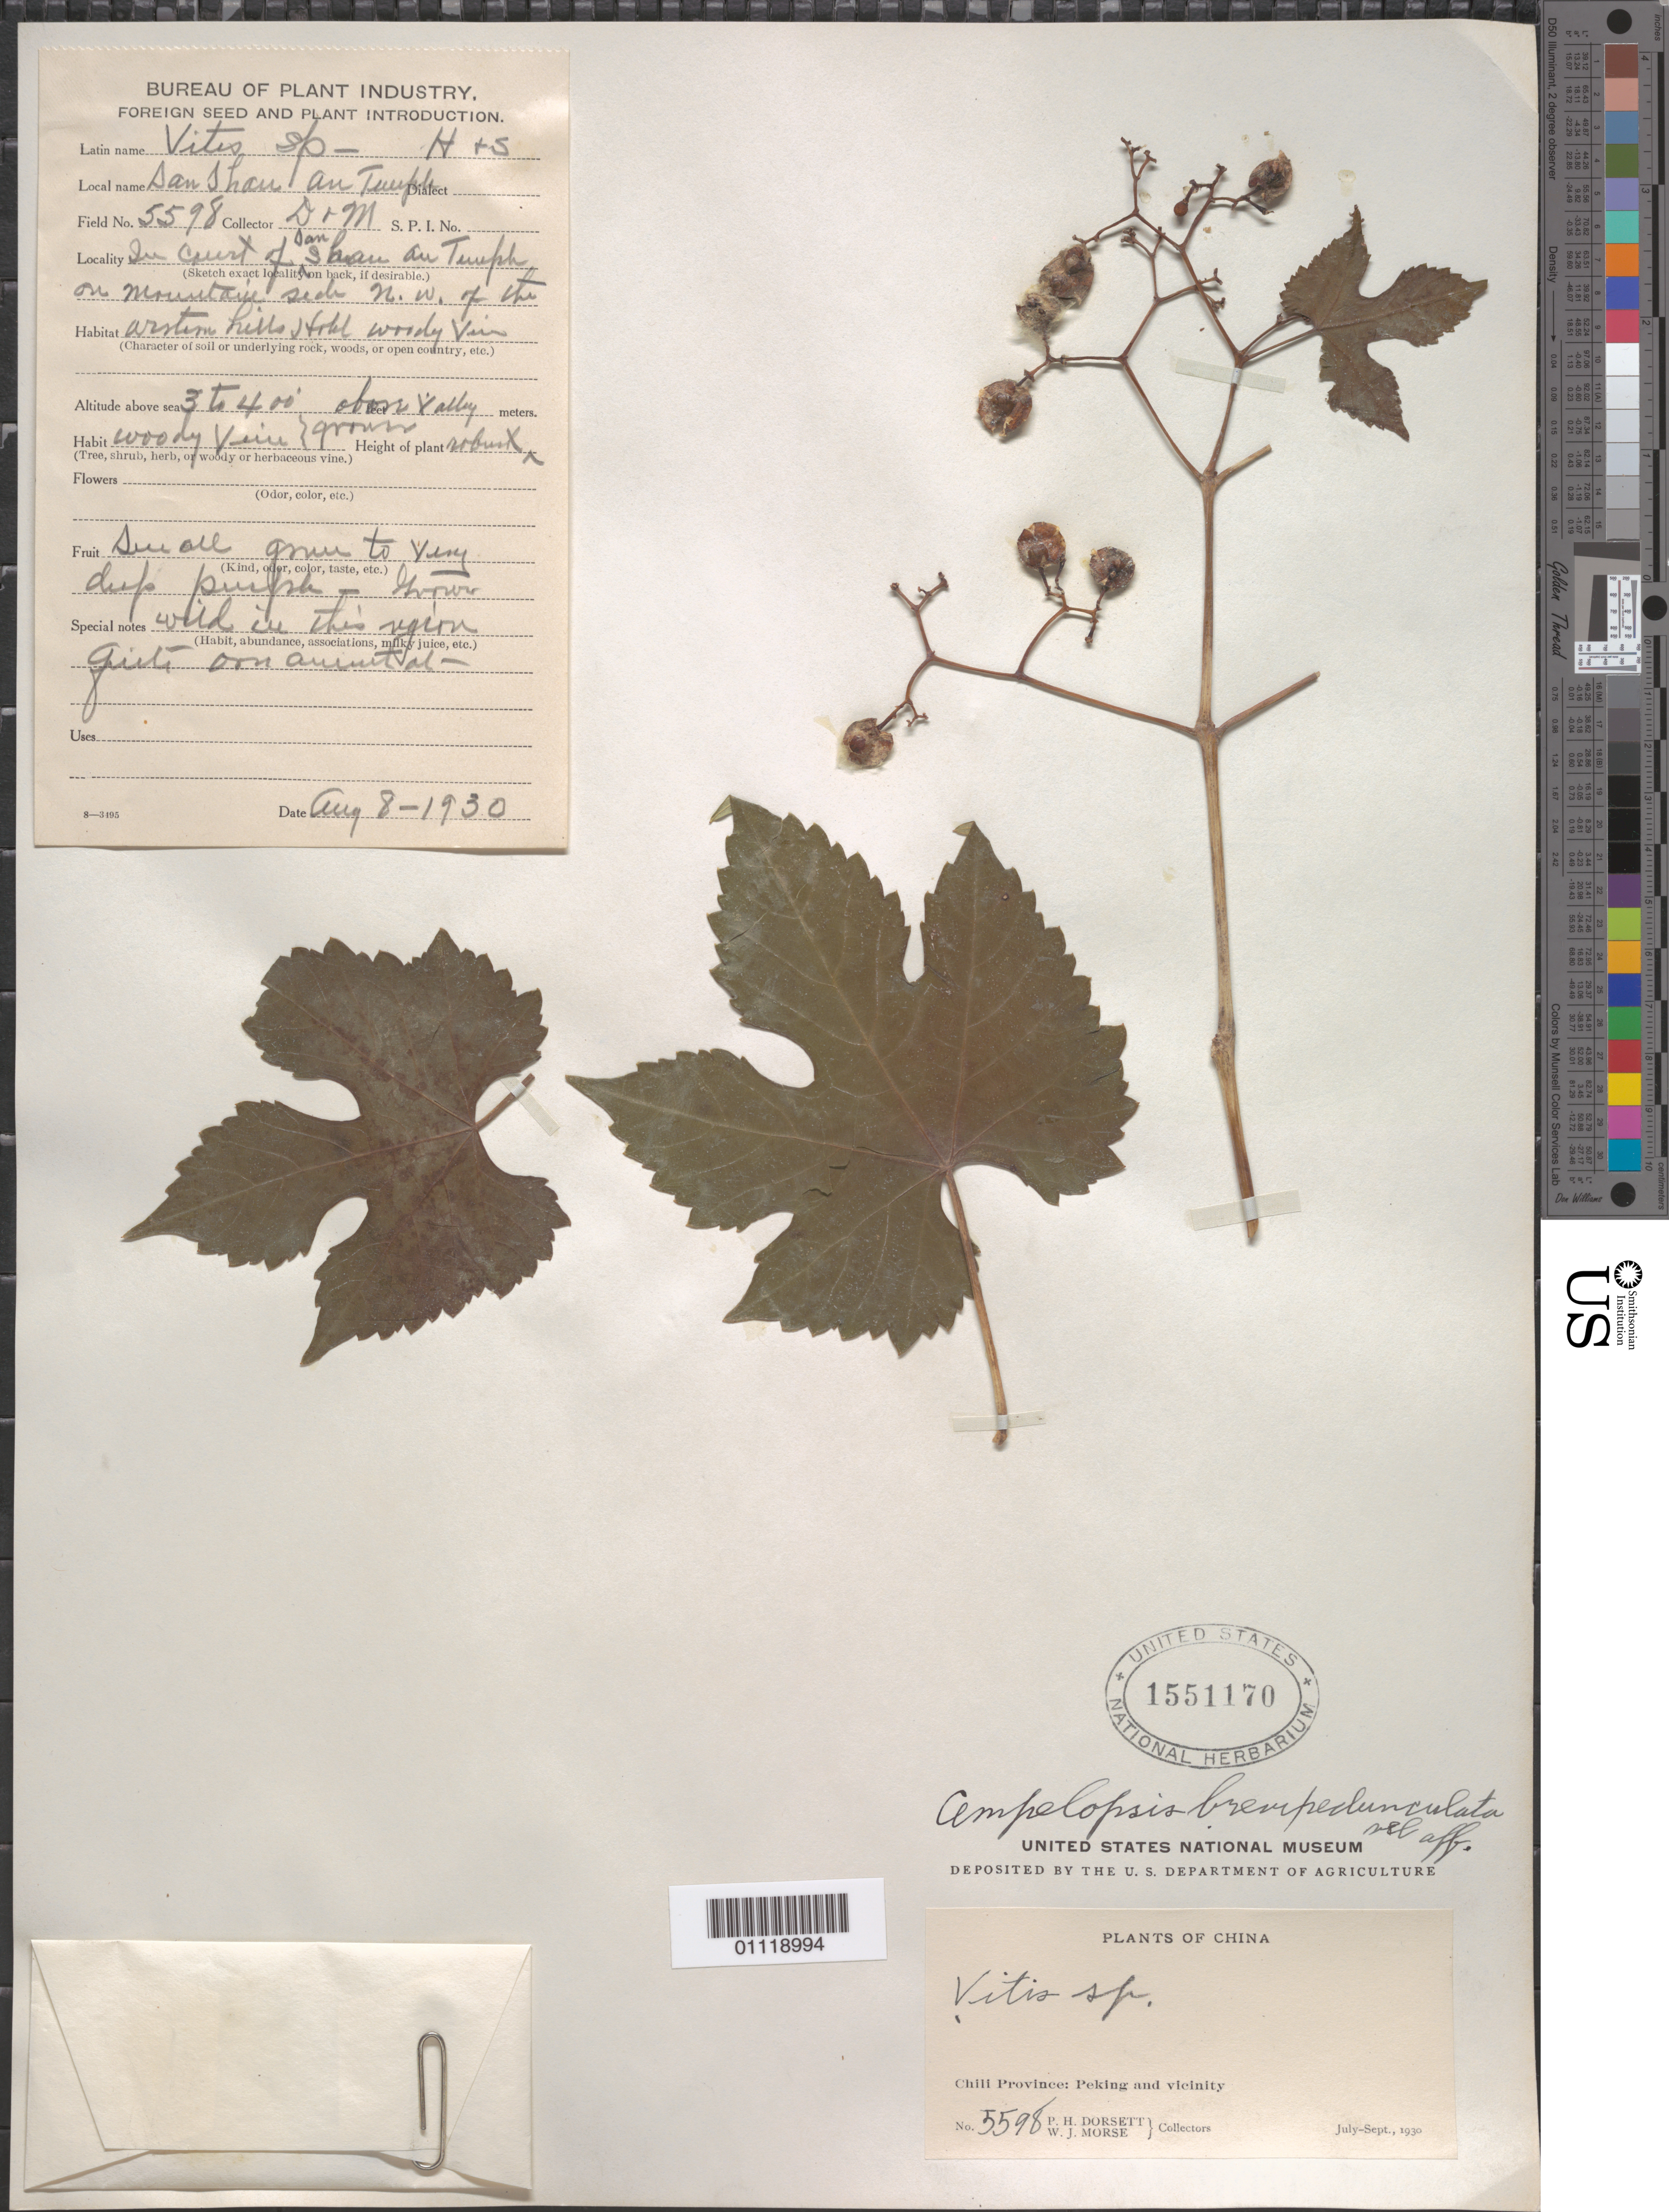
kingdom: Plantae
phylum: Tracheophyta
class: Magnoliopsida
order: Vitales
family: Vitaceae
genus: Ampelopsis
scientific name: Ampelopsis brevipedunculata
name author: (Maxim.) Trautv.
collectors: P. H. Dorsett & W. J. Morse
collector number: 5598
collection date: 1930-07/1930-09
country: China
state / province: Beijing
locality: Peking and vicinity.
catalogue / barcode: US 1551170